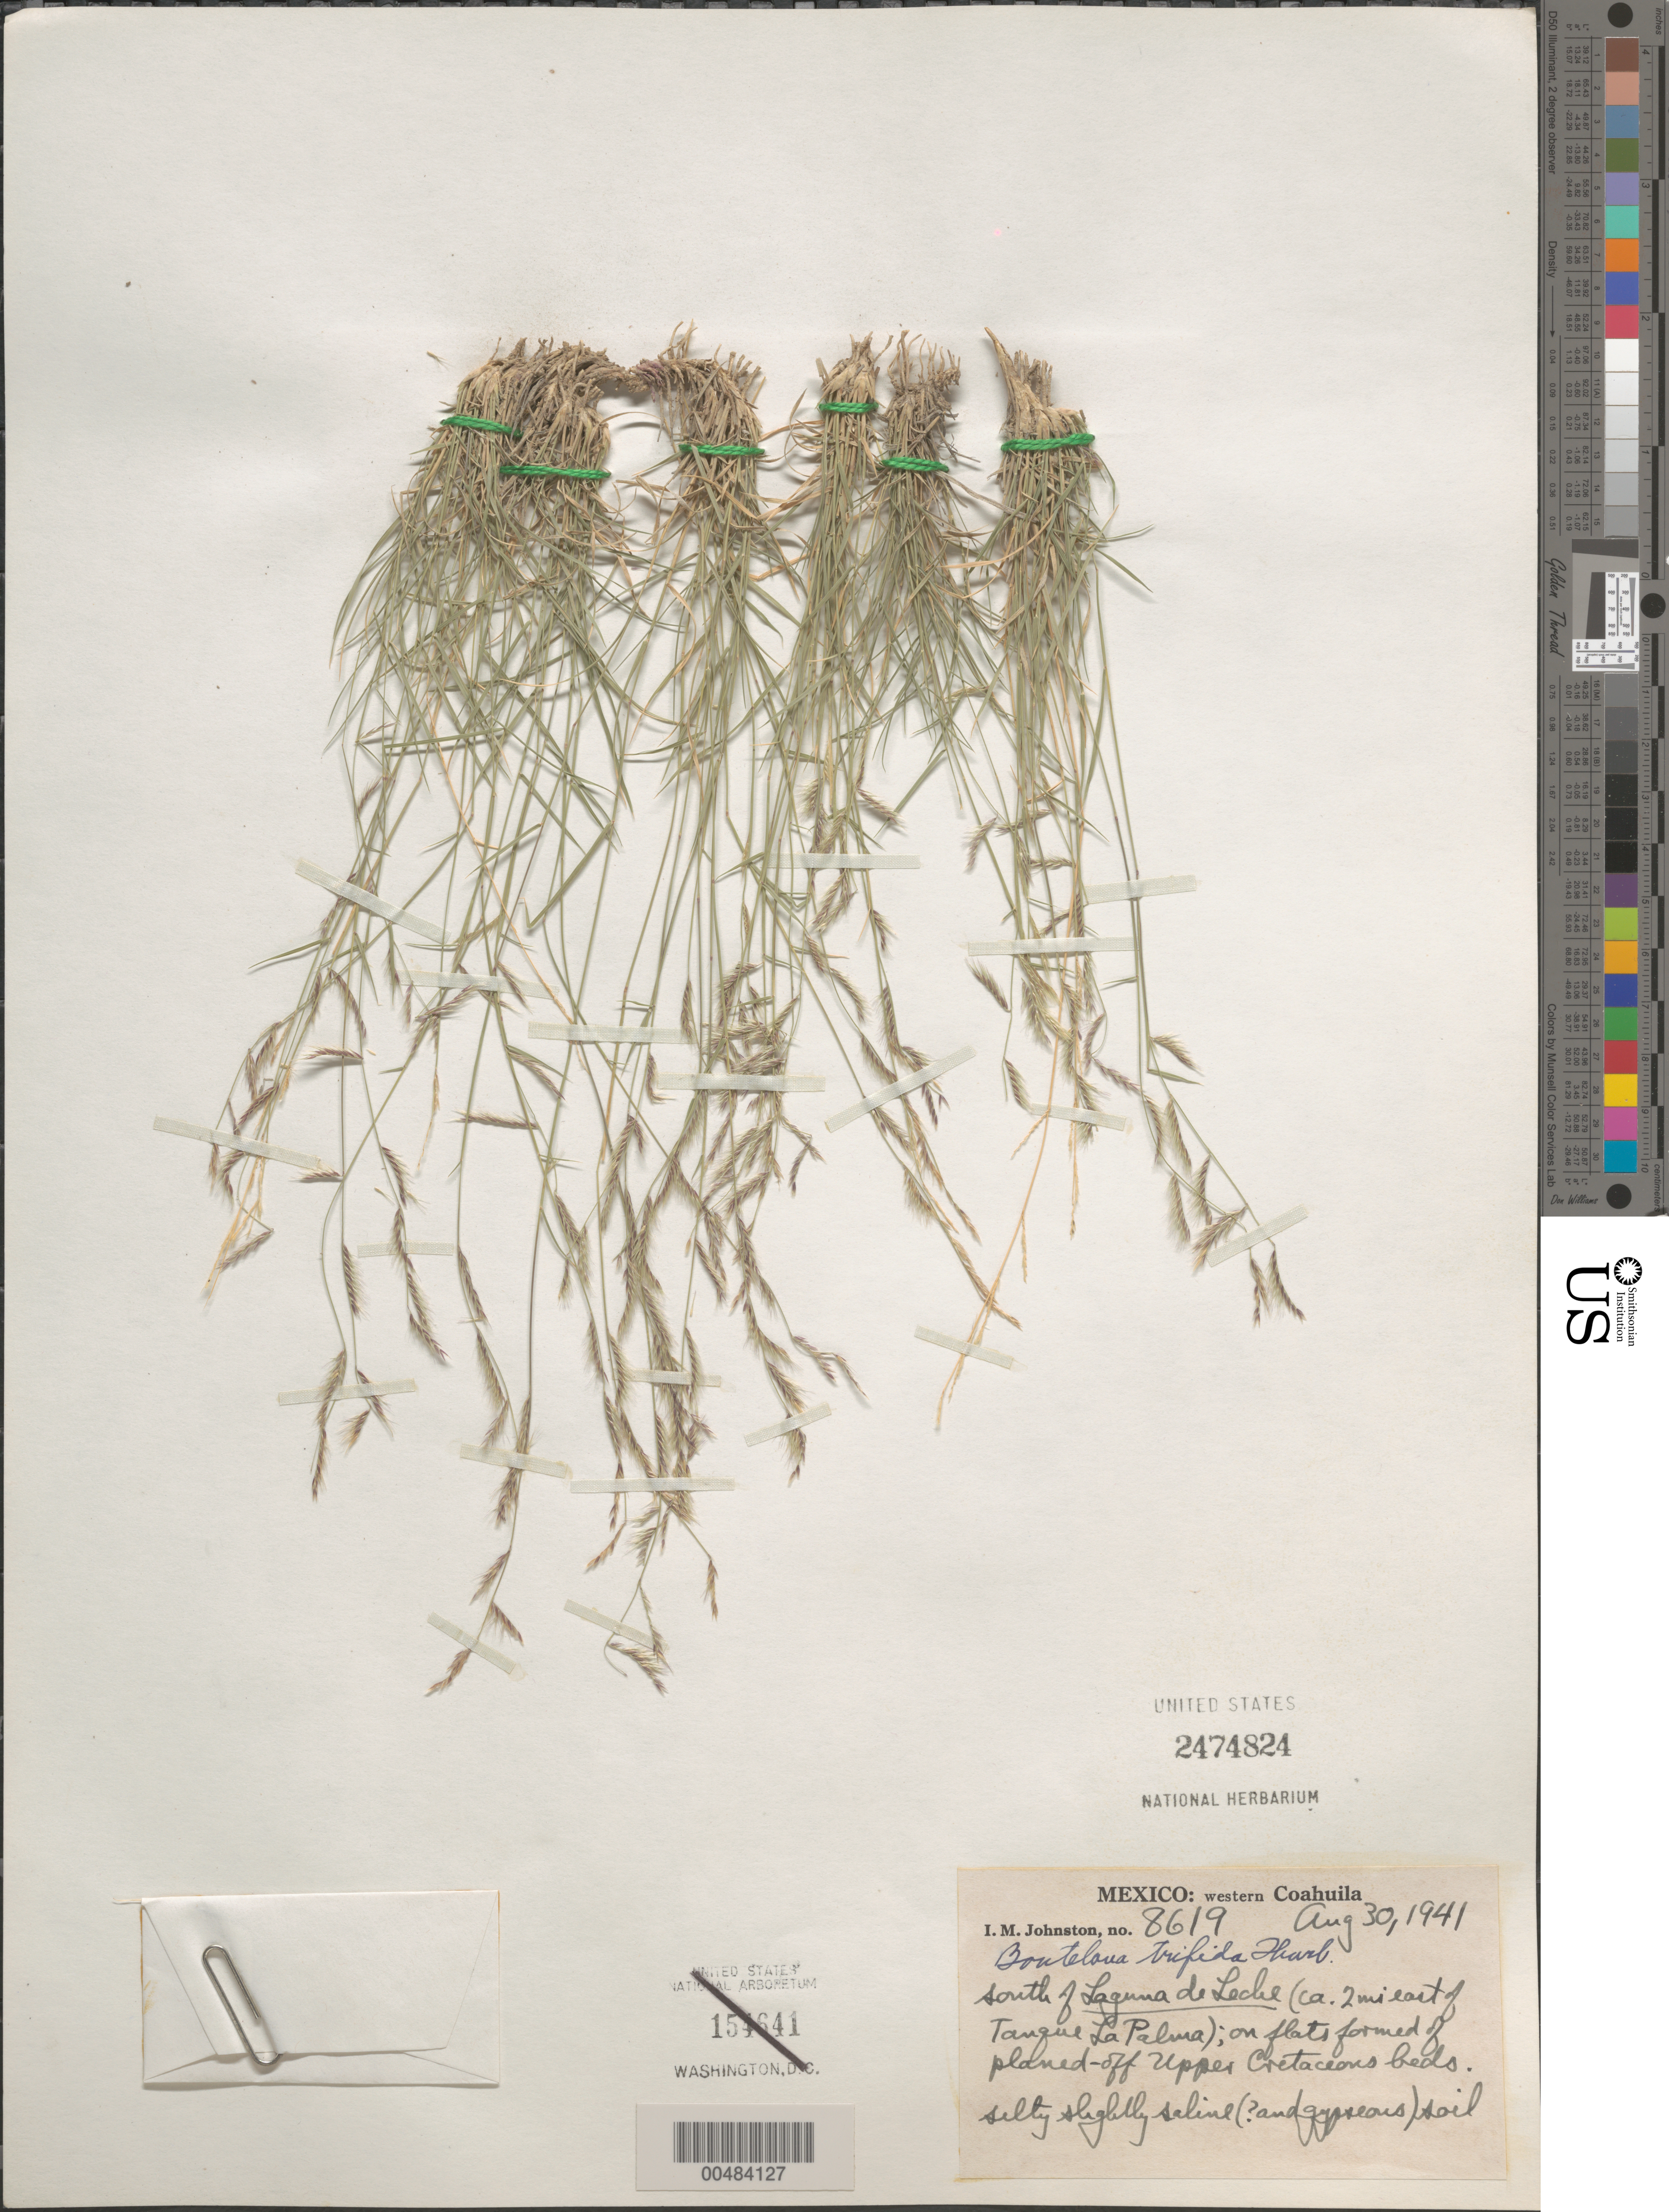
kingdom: Plantae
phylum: Tracheophyta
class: Liliopsida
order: Poales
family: Poaceae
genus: Bouteloua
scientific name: Bouteloua trifida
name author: Thurb.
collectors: I.M. Johnston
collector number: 8619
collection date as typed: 30 Aug 1941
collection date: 1941-08-30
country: Mexico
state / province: Coahuila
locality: W Coahuila, S of Laguna de Leche (about 2 mi W of Tanque La Palma)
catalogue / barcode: US 2474824